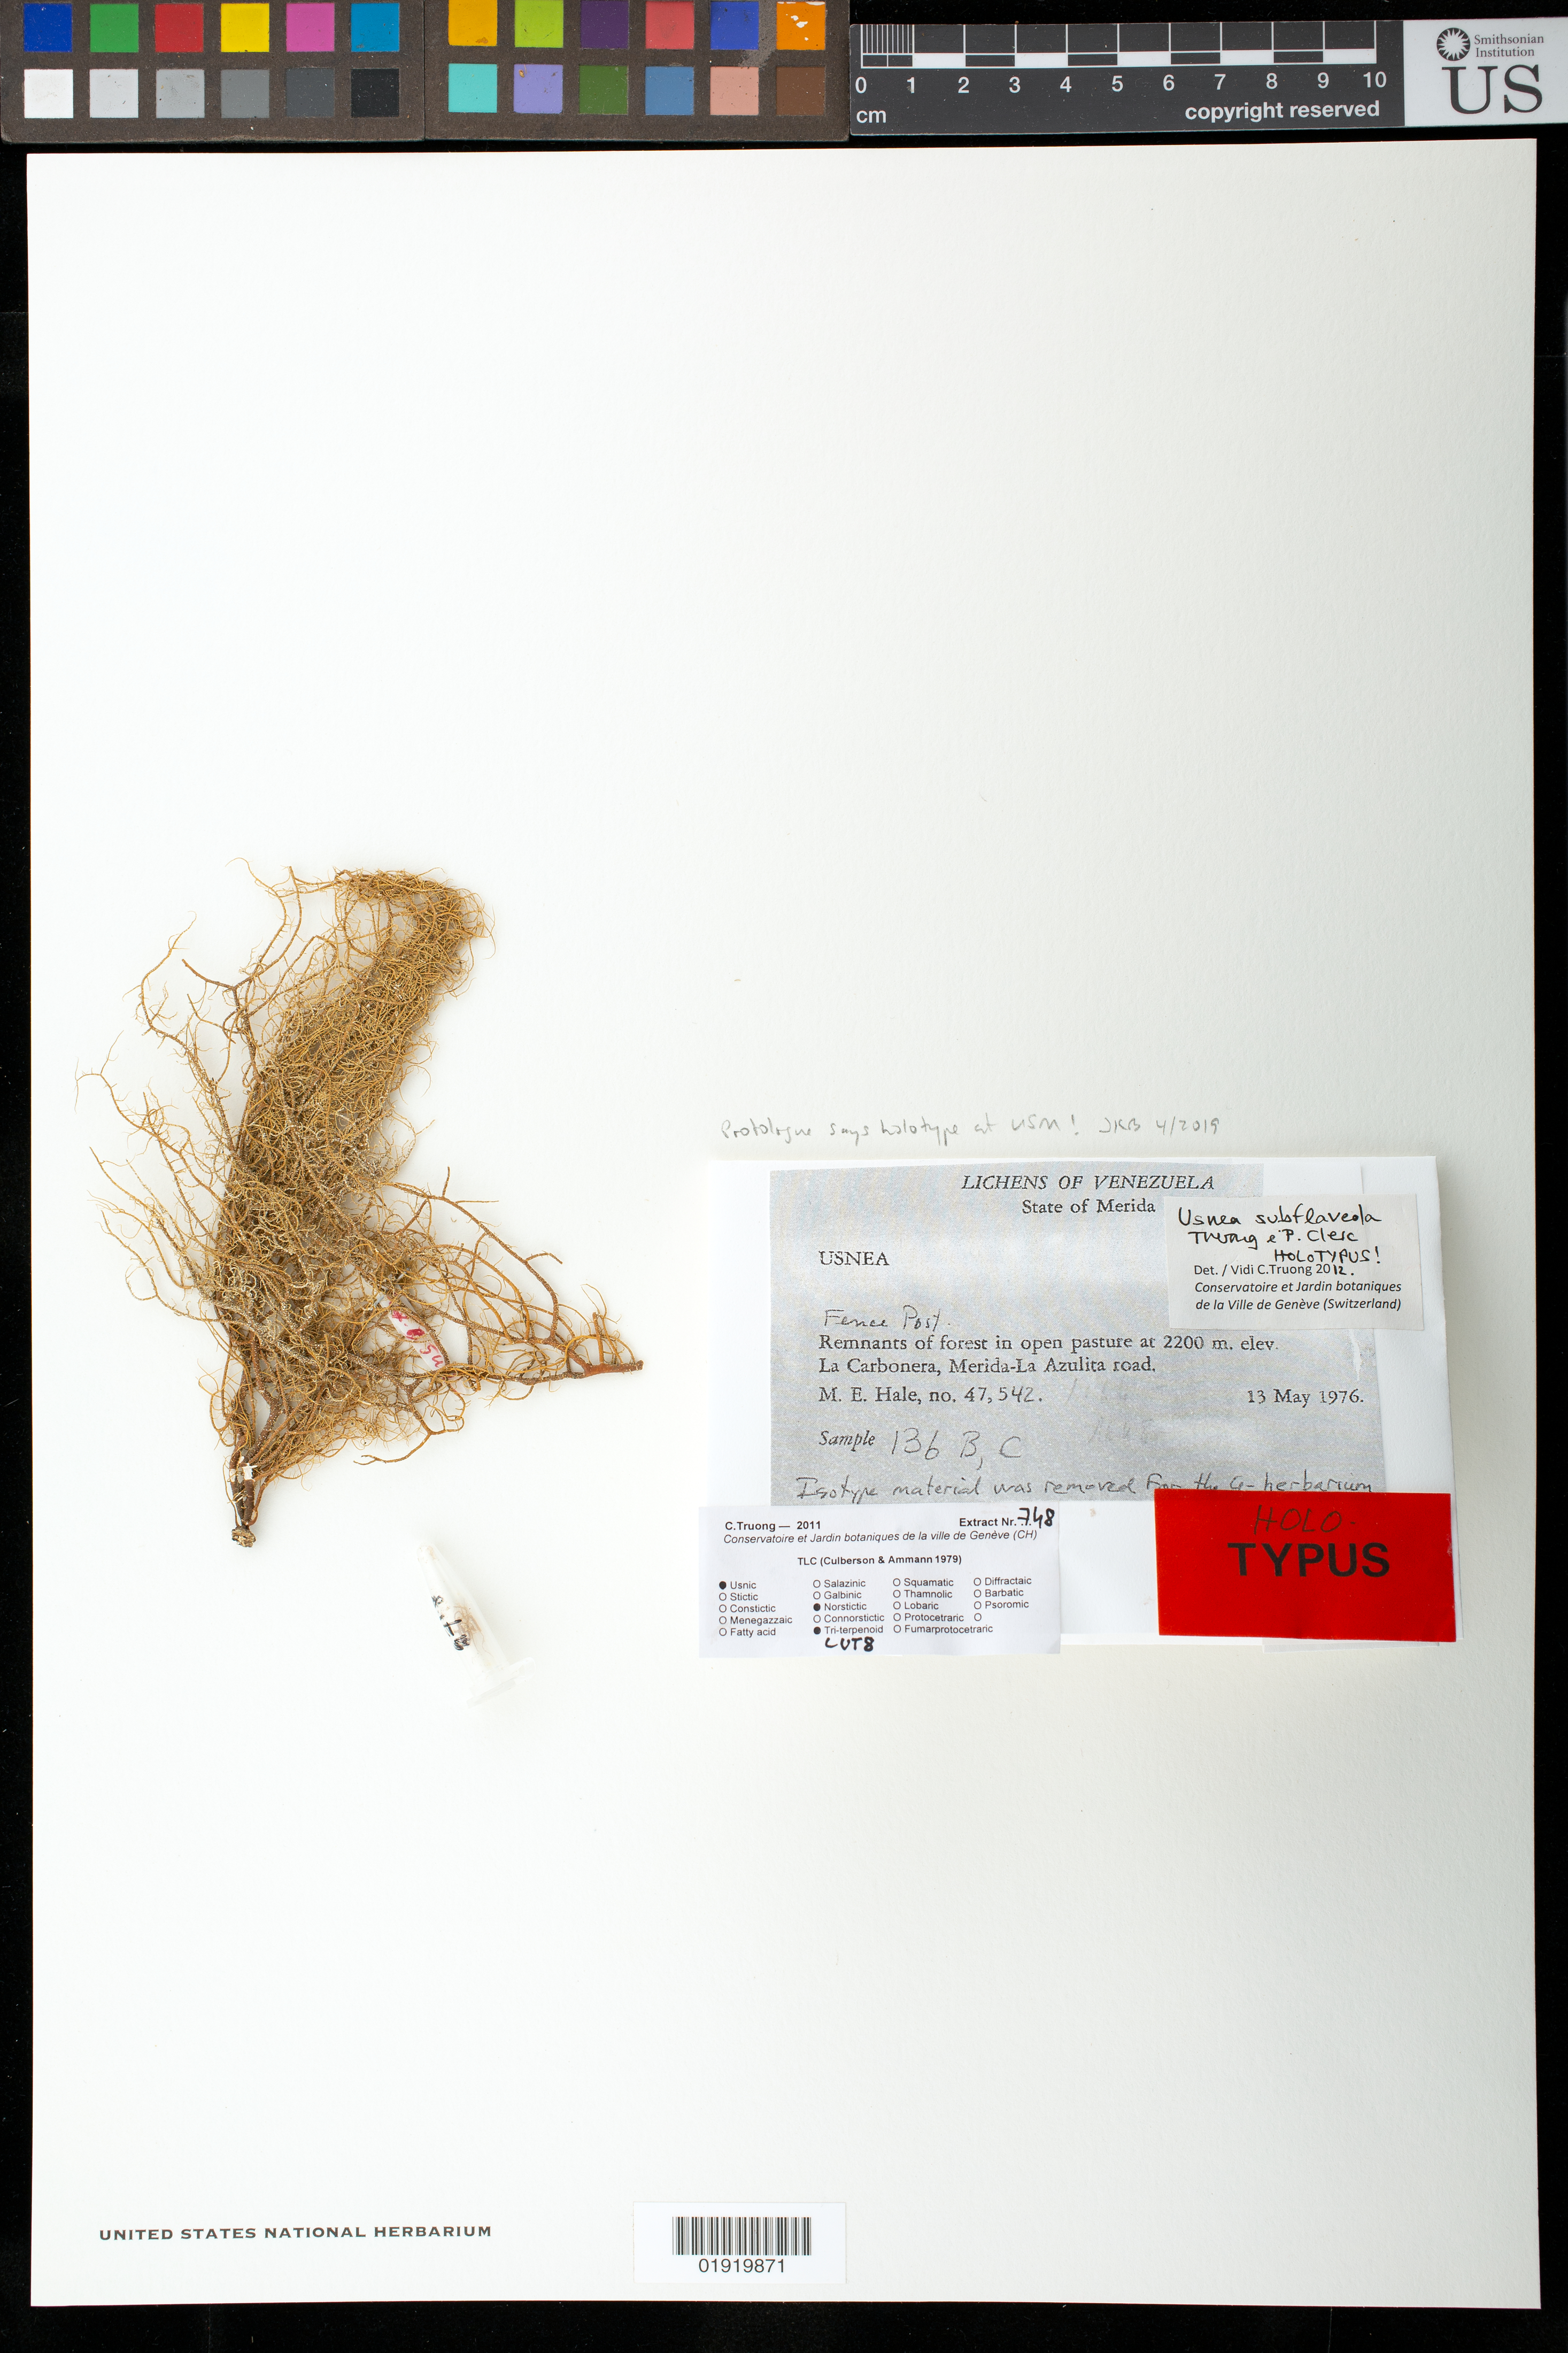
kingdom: Fungi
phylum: Ascomycota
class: Lecanoromycetes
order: Lecanorales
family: Parmeliaceae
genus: Usnea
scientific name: Usnea subflaveola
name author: Truong & P. Clerc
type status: Holotype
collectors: M. Hale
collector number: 47542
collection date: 1976-05-13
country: Venezuela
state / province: Mérida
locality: La Carbonera, Merida-La Azulita road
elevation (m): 2200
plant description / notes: US specimen annotated by author (Truong) as holotype, but protologue (erroneously?) cites holotype at USM